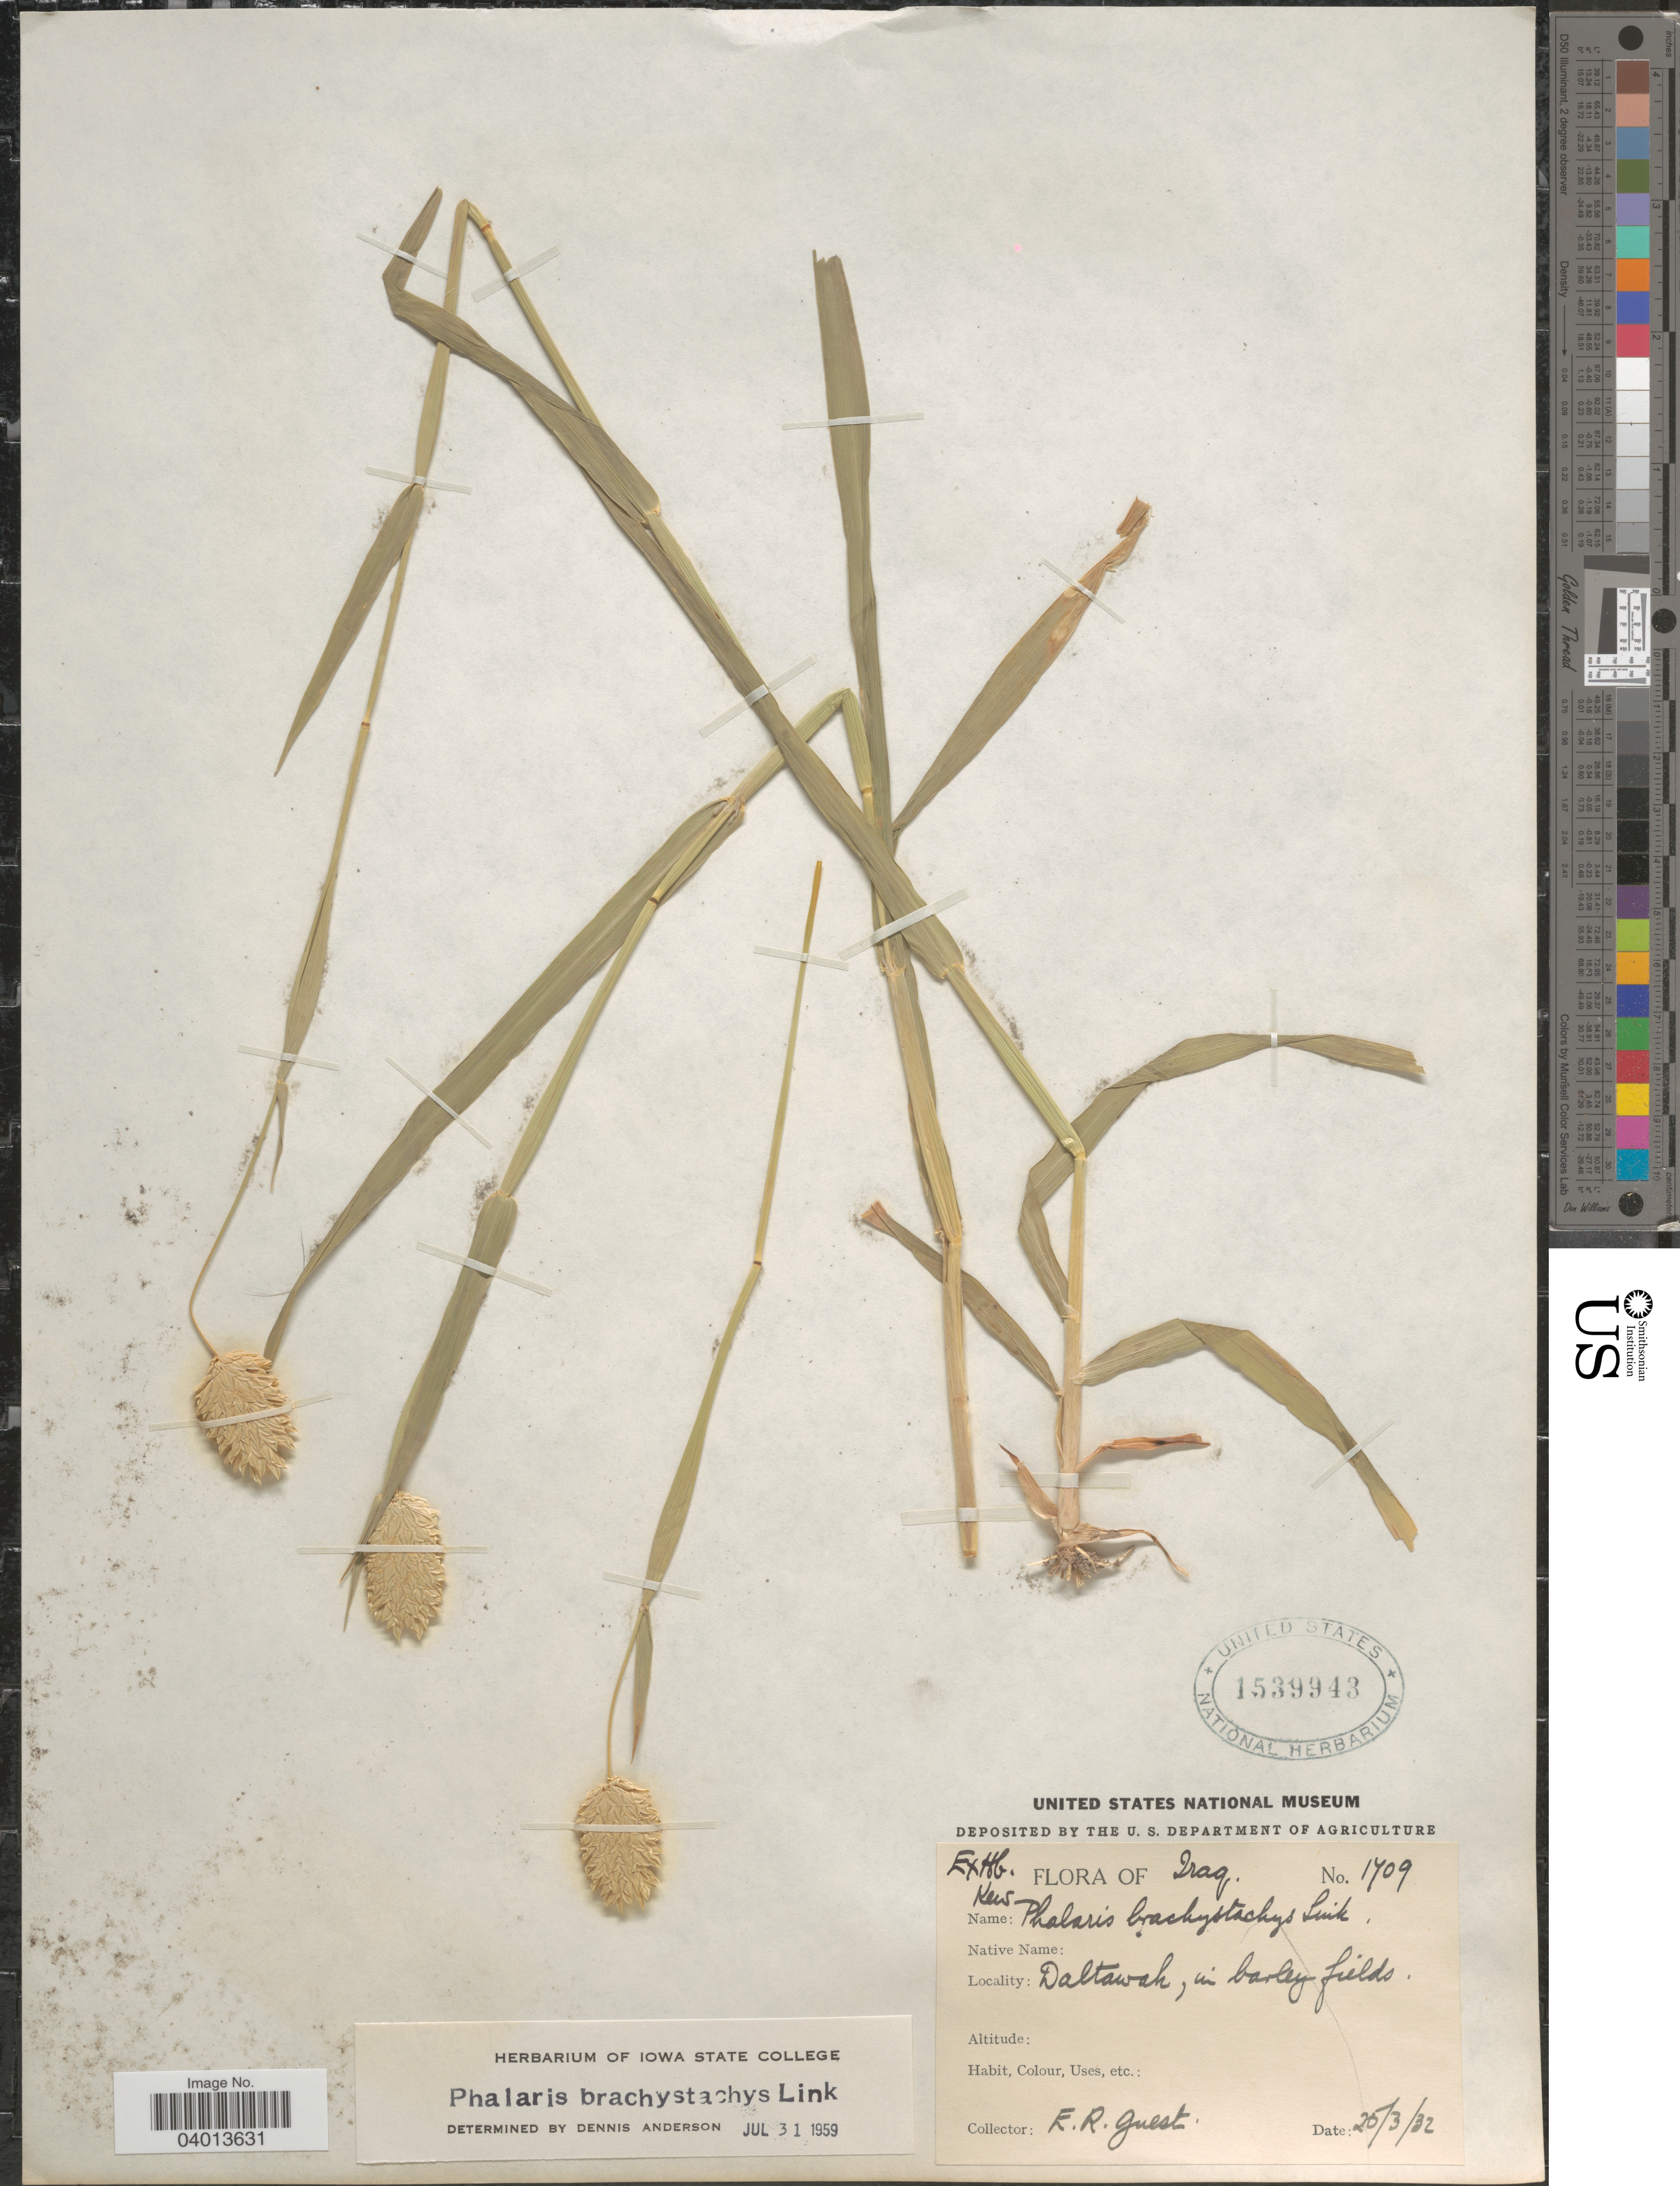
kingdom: Plantae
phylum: Tracheophyta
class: Liliopsida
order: Poales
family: Poaceae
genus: Phalaris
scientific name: Phalaris brachystachys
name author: Link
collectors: E. Guest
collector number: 1709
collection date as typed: Transcribed d/m/y: 25/3/32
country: Iraq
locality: Daltawak, in barley fields.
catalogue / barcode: US 1539943